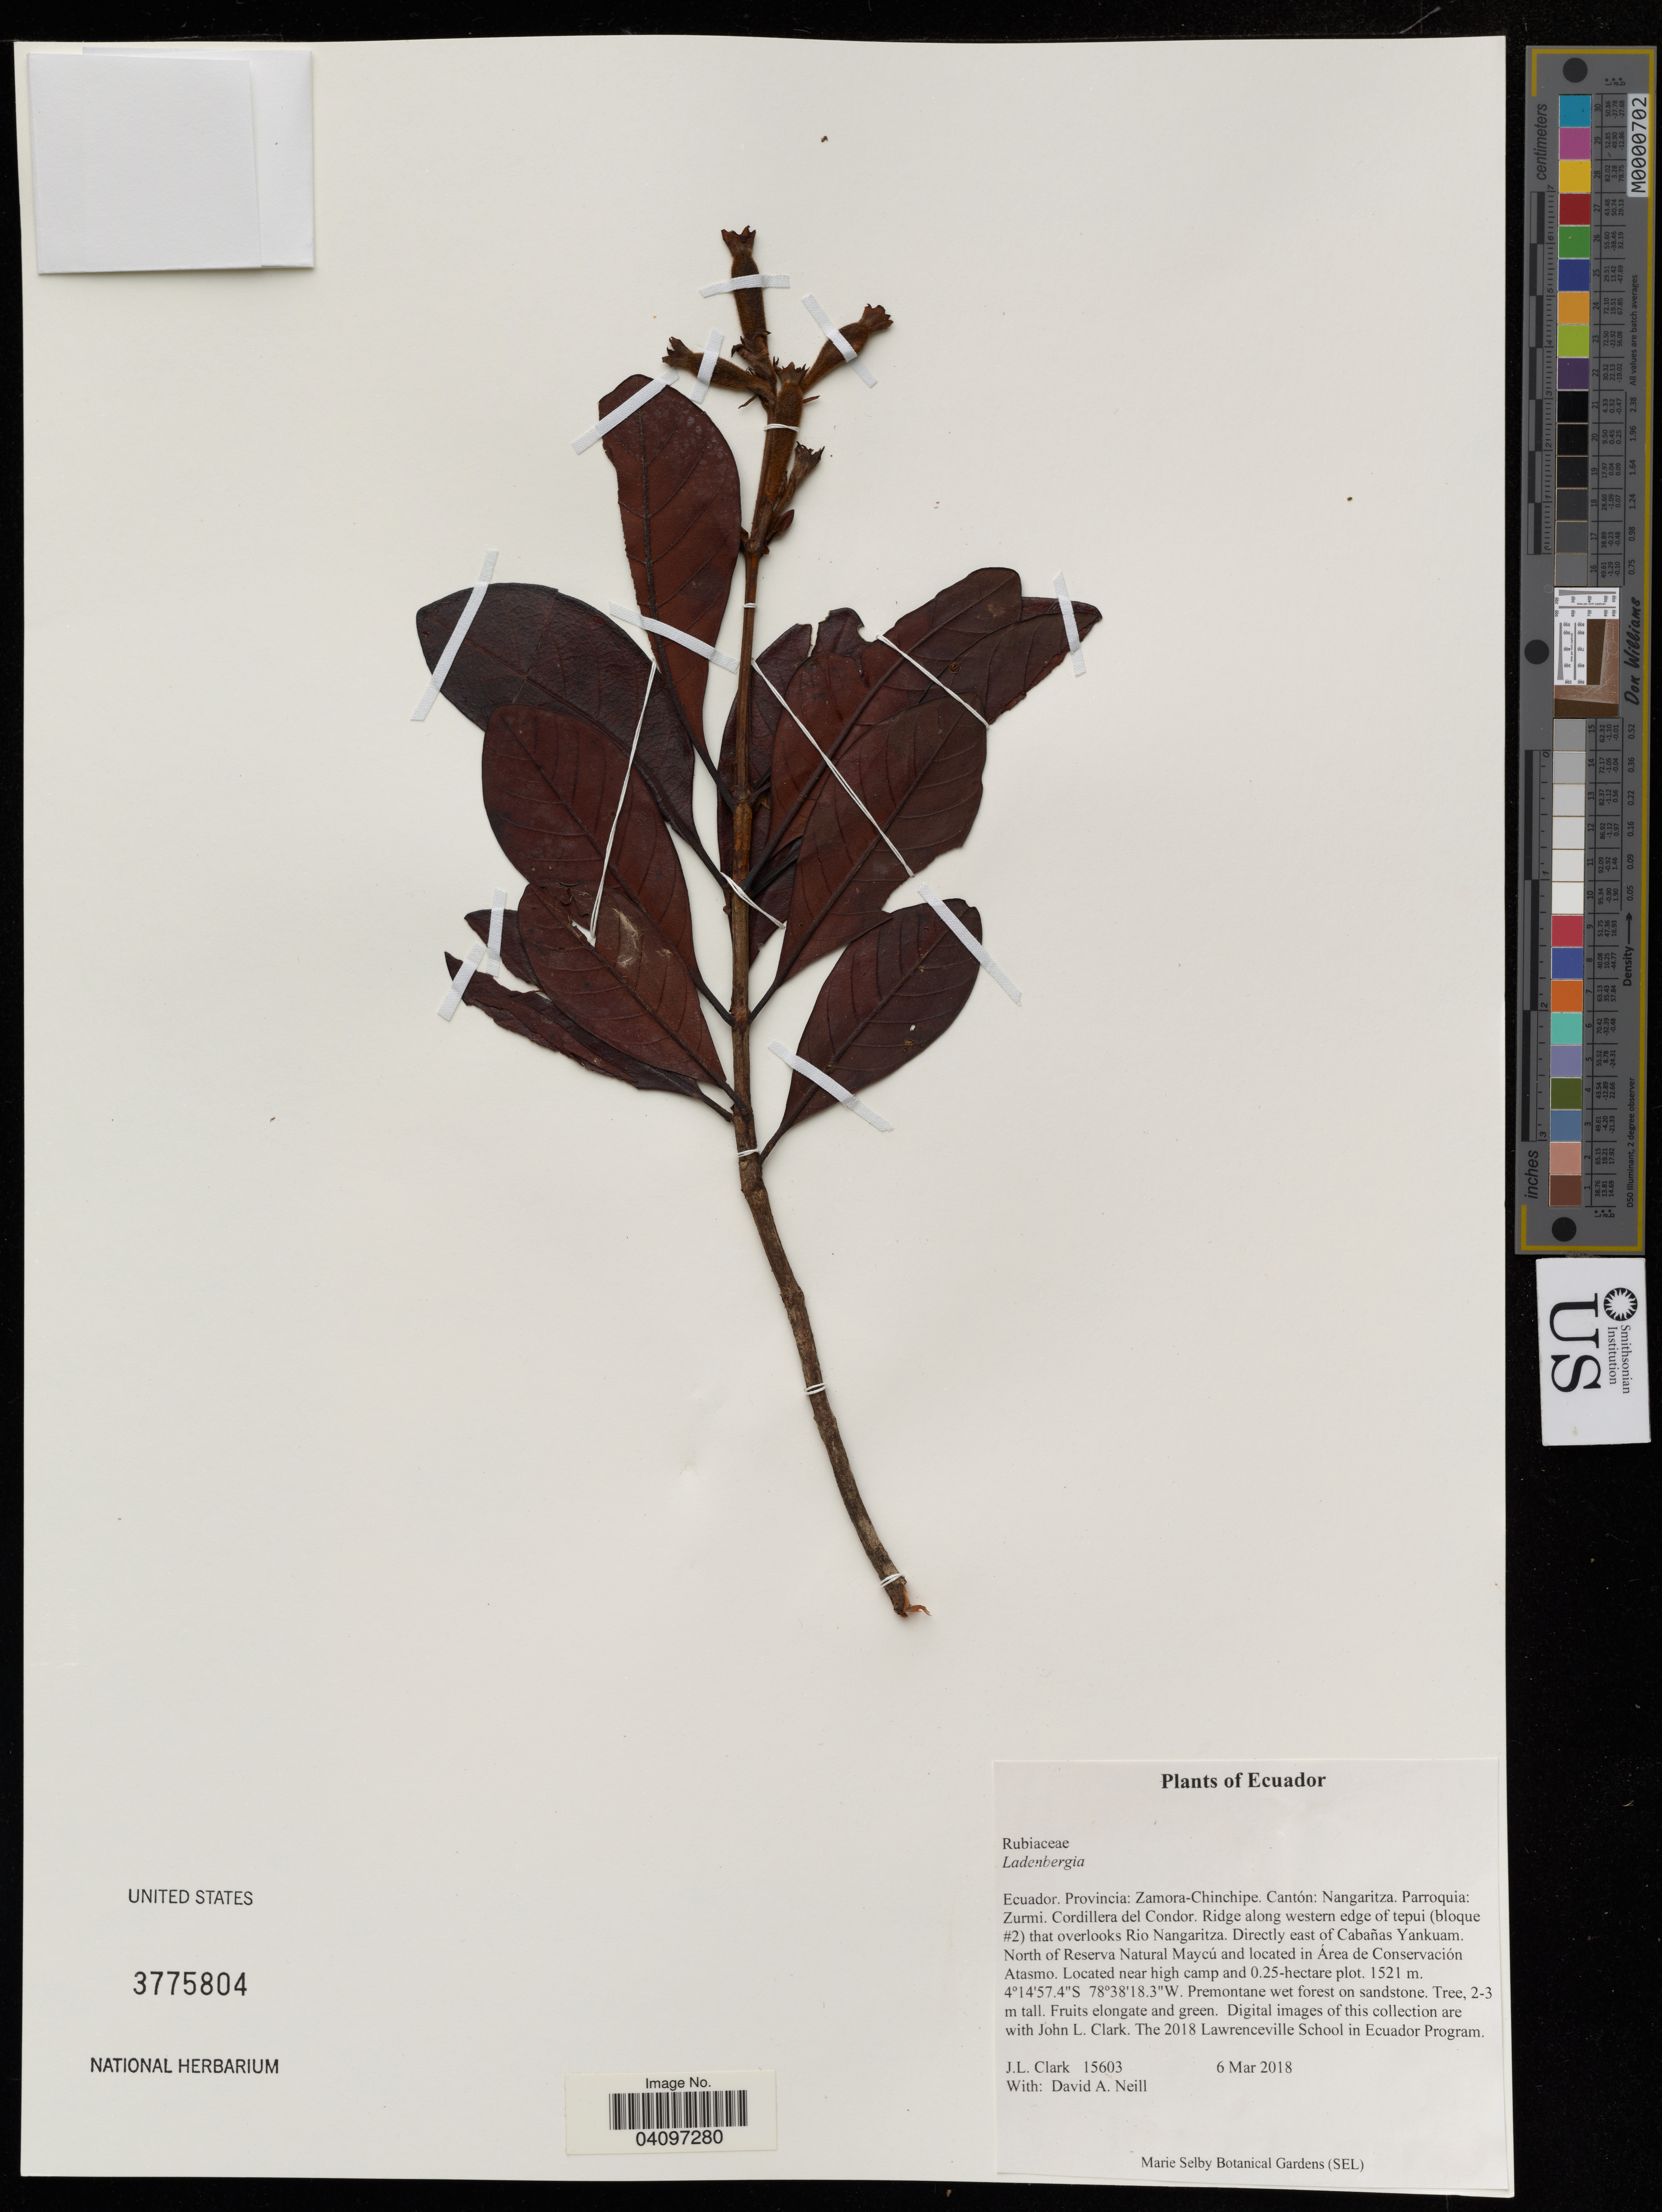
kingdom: Plantae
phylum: Tracheophyta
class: Magnoliopsida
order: Gentianales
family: Rubiaceae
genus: Ladenbergia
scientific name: Ladenbergia sp.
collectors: J. Clark & D. A. Neill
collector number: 15603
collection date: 2018-03-06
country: Ecuador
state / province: Zamora-Chinchipe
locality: Ecuador. Provincia: Zamora-Chinchipe. Cantón: Nangaritza. Parroquia: Zurmi. Cordillera del Condor. Ridge along western edge of tepui (bloque #2) that overlooks Rio Nangaritza. Directly east of Cabañas Yankuam. North of Reserva Natural Maycú and located in Área de Conservación Atasmo. Located near high camp and 0.25-hectare plot.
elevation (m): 1521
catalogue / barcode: US 3775804